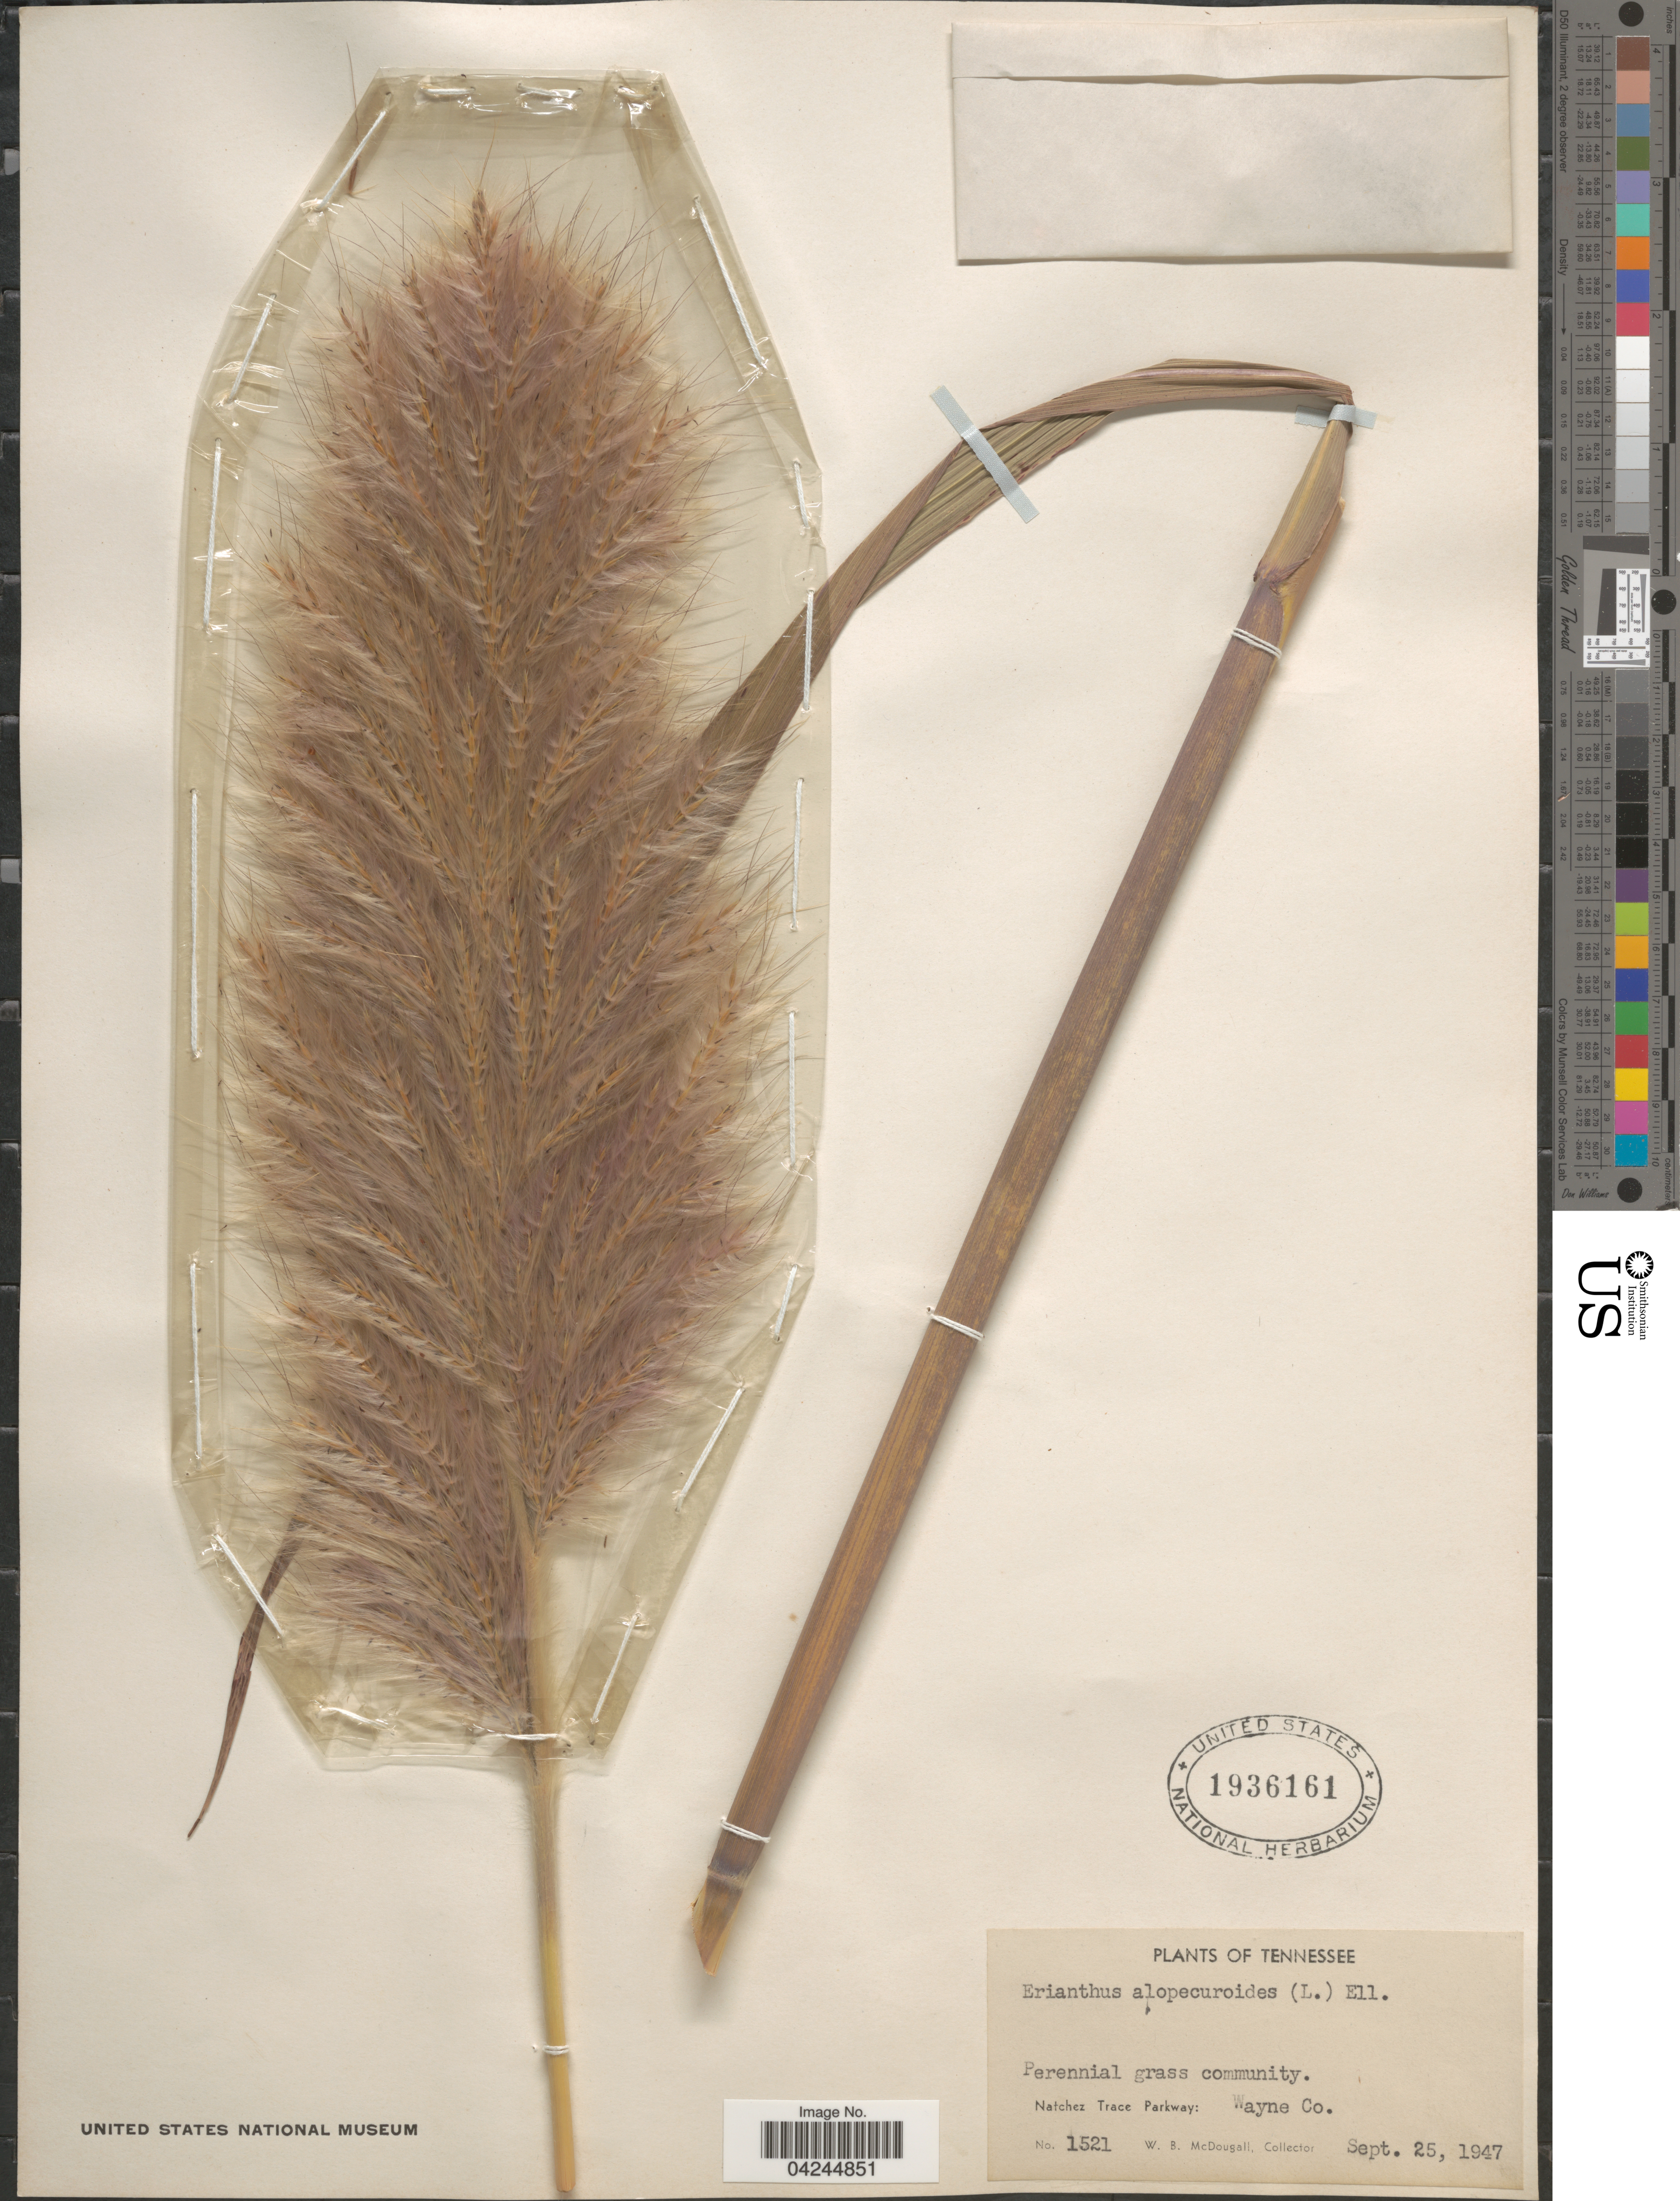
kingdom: Plantae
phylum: Tracheophyta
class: Liliopsida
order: Poales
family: Poaceae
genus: Erianthus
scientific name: Erianthus alopecuroides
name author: Elliott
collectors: W. B. McDougall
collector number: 1521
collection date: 1947-09-25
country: United States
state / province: Tennessee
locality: Natchez Trace Parkway: Wayne Co.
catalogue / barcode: US 1936161